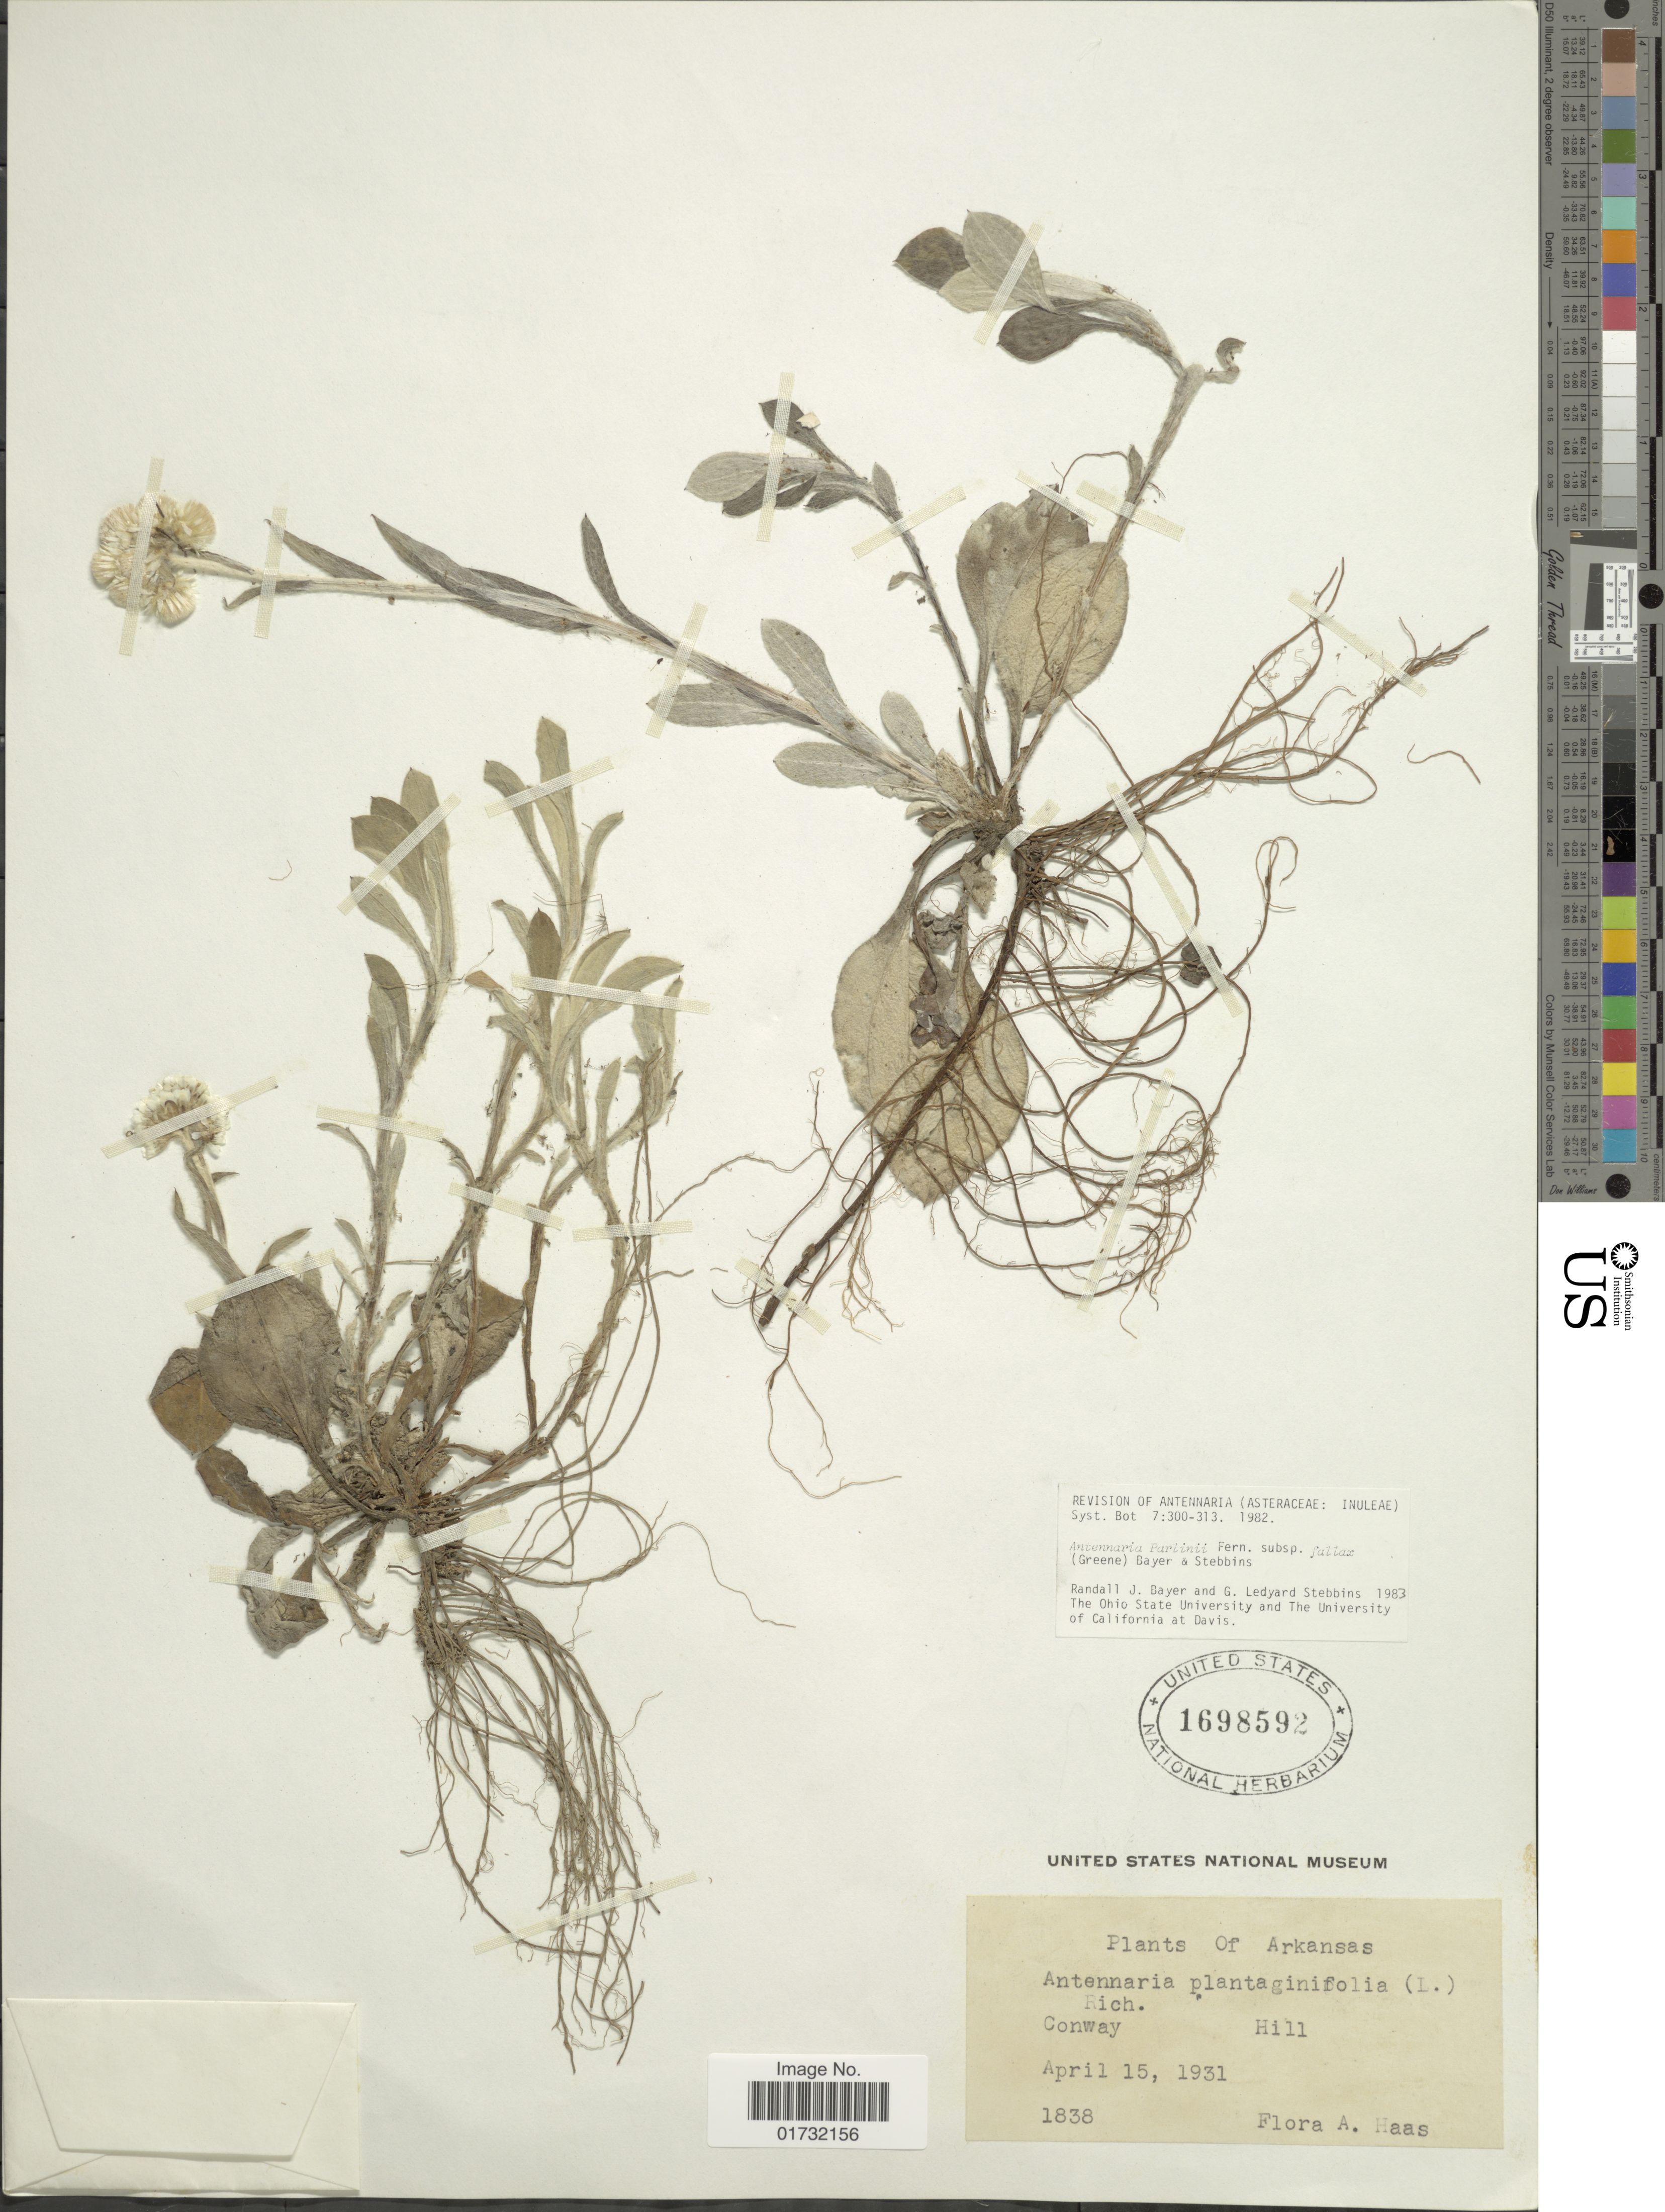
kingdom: Plantae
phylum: Tracheophyta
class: Magnoliopsida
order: Asterales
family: Asteraceae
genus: Antennaria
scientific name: Antennaria parlinii subsp. fallax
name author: (Greene) R.J. Bayer & Stebbins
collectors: F. A. Haas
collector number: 1838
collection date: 1931-04-15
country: United States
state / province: Arkansas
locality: Conway Hill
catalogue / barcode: US 1698592